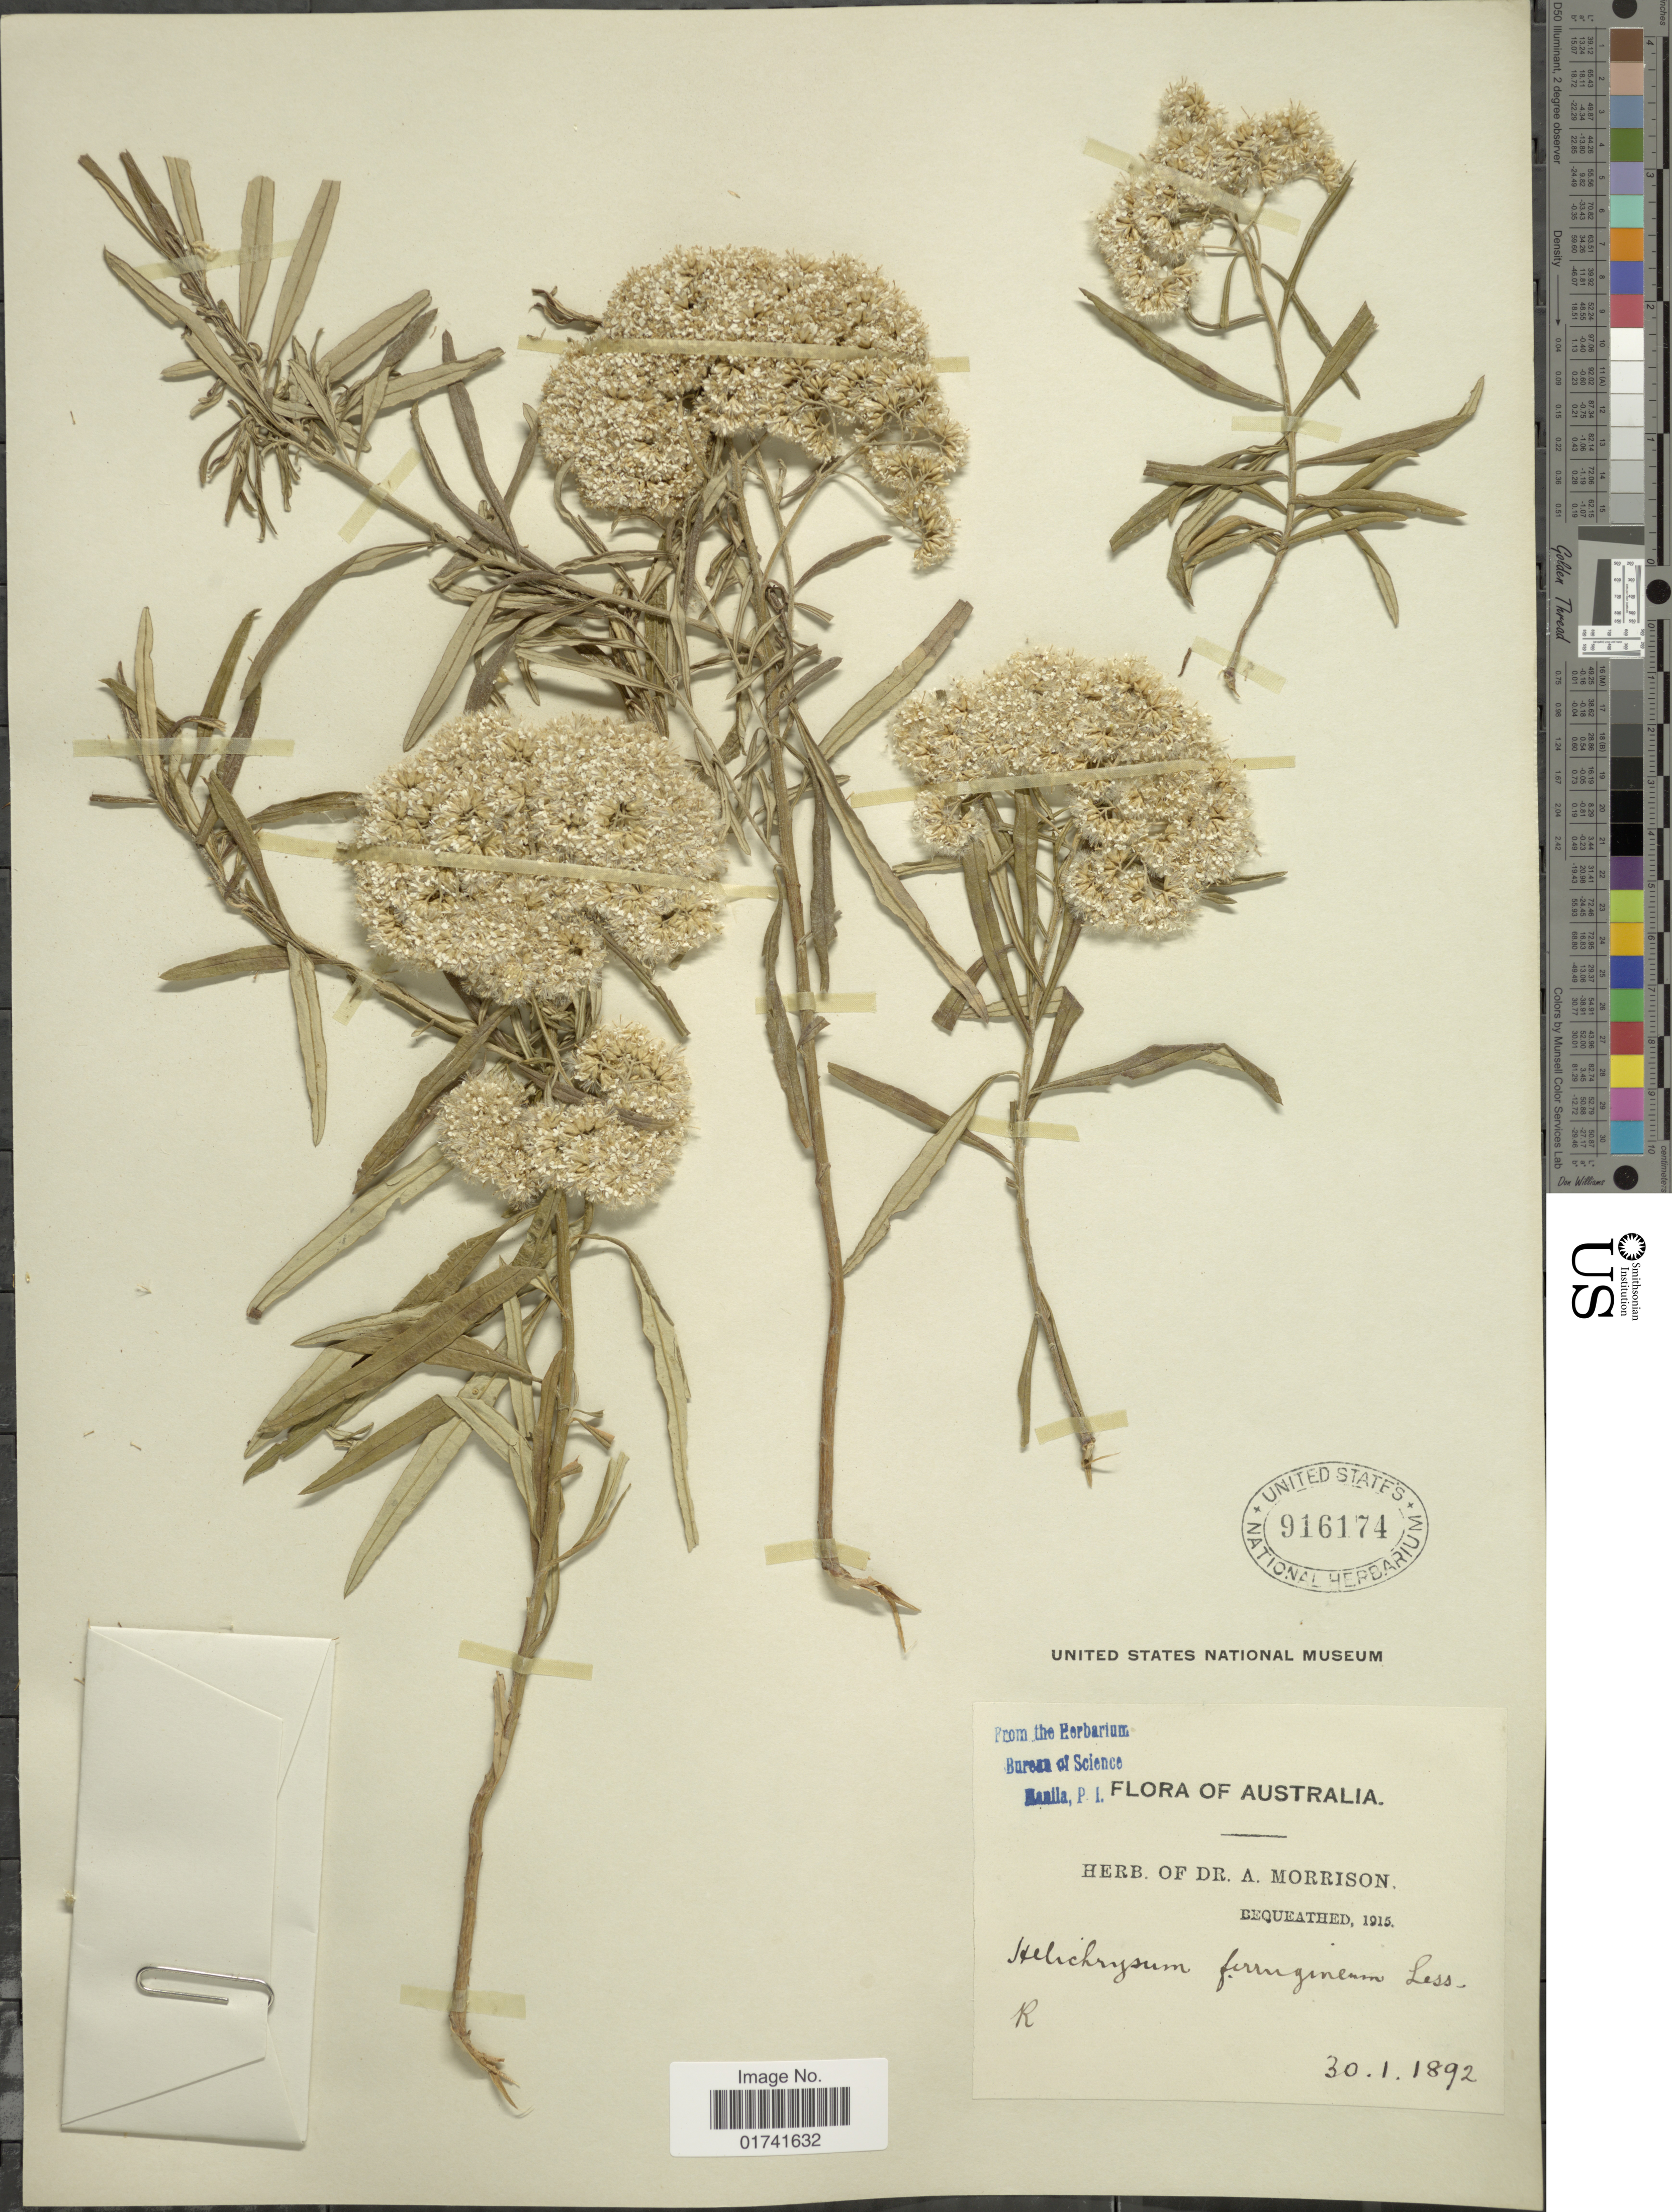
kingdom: Plantae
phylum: Tracheophyta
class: Magnoliopsida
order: Asterales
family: Asteraceae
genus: Ozothamnus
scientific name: Ozothamnus ferrugineus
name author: (Labill.) Sweet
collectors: ex herb. Dr. A. Morrison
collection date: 1892-01-30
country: Australia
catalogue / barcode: US 916174